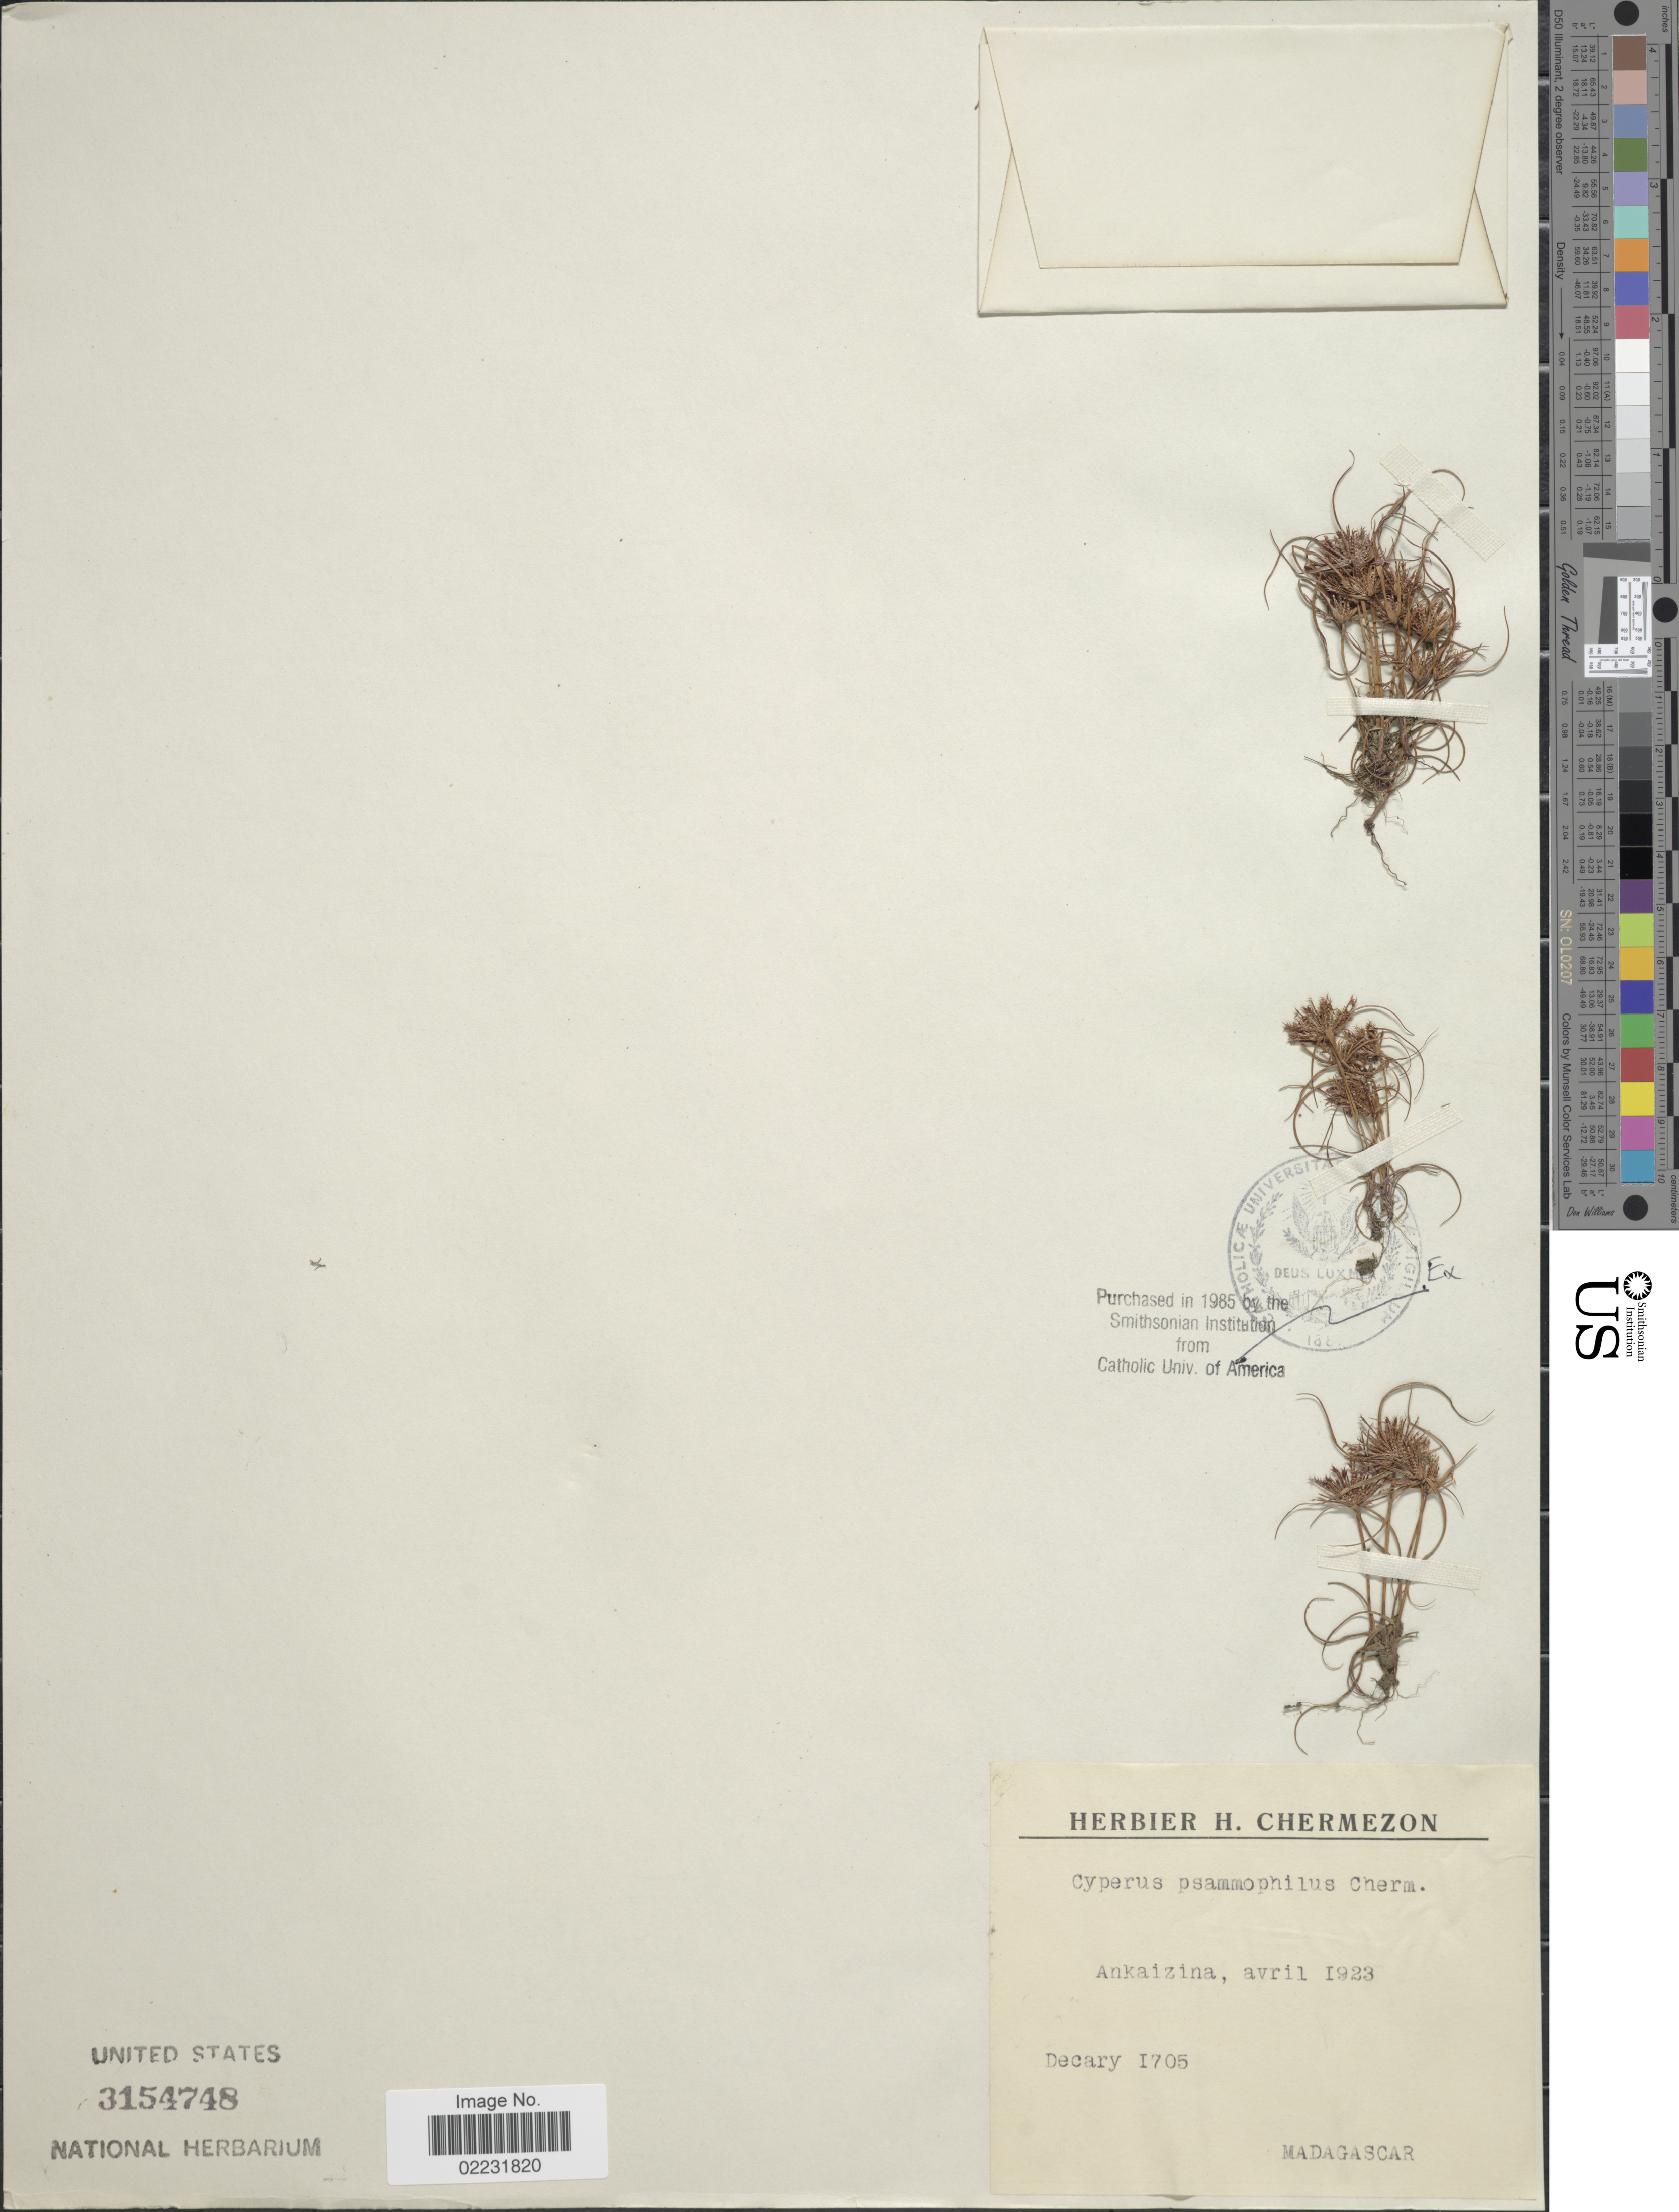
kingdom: Plantae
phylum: Tracheophyta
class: Liliopsida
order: Poales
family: Cyperaceae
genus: Cyperus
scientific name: Cyperus psammophilus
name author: Cherm.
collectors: Decary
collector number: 1705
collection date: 1923-04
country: Madagascar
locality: Ankaizina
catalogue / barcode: US 3154748